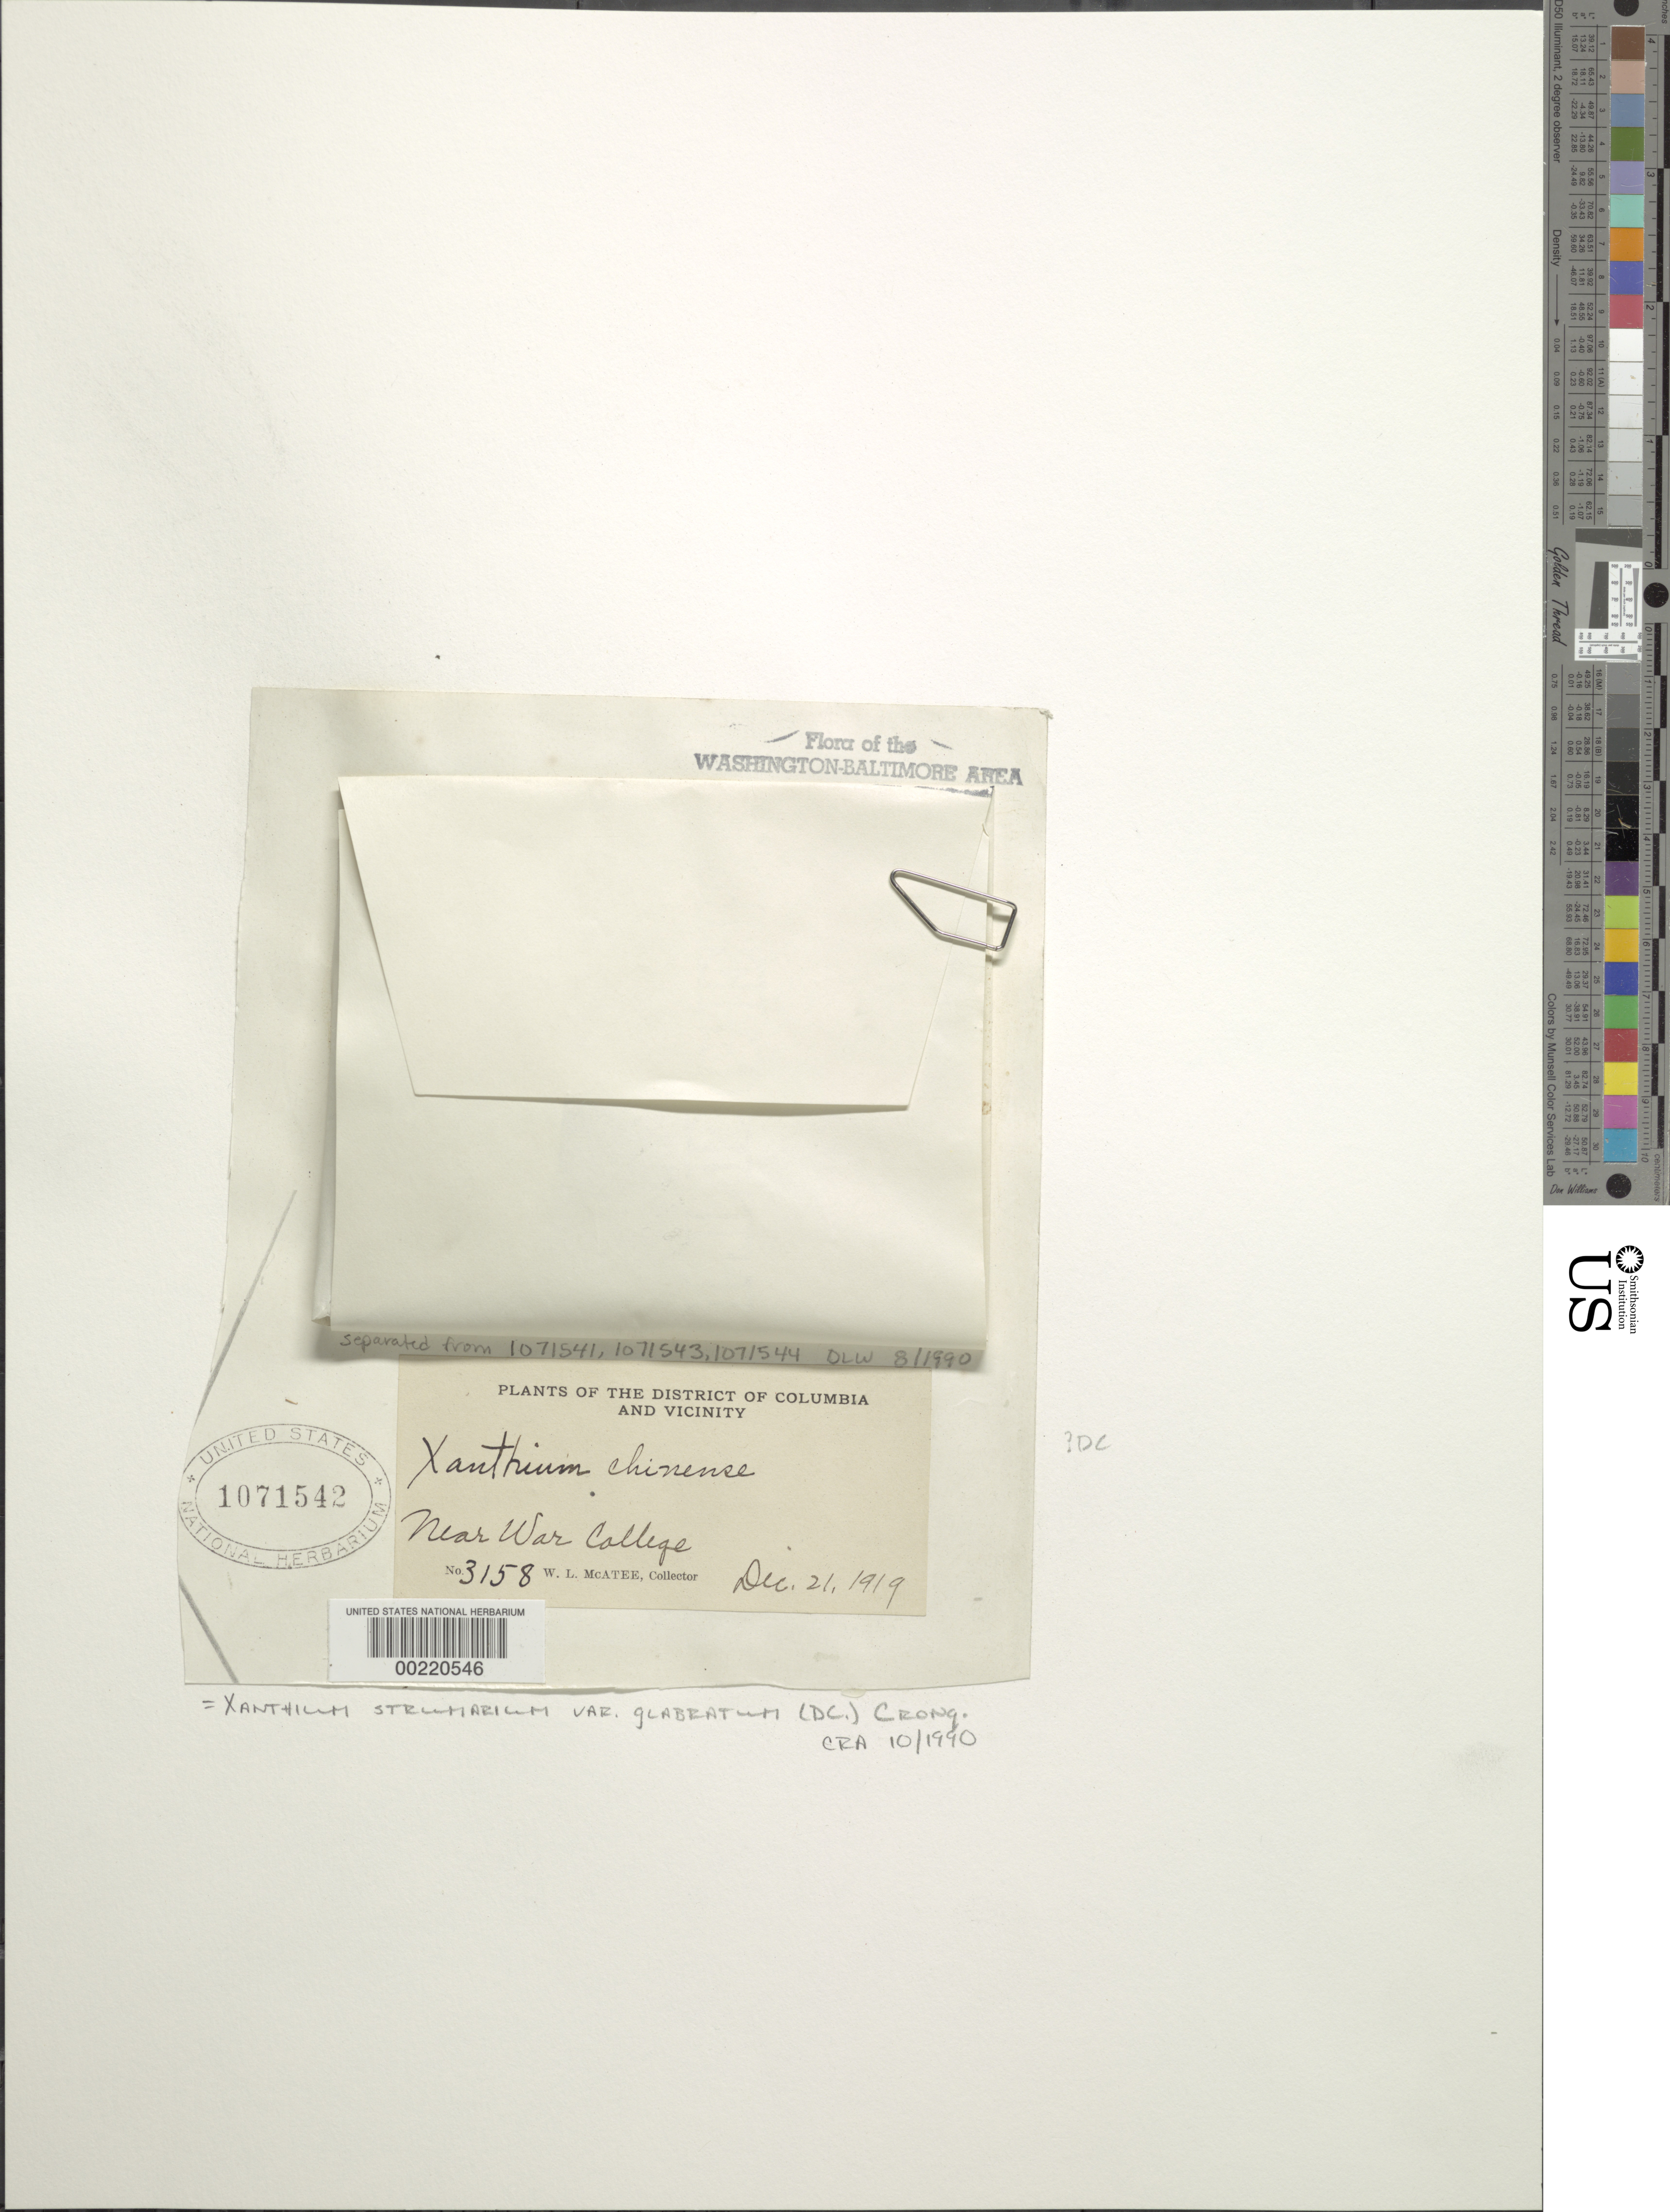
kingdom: Plantae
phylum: Tracheophyta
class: Magnoliopsida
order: Asterales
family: Asteraceae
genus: Xanthium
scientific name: Xanthium strumarium var. glabratum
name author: Mill.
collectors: W. McAtee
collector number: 3158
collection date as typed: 21 Dec 1919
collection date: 1919-12-21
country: United States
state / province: District of Columbia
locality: Near War College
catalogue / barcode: US 1071542